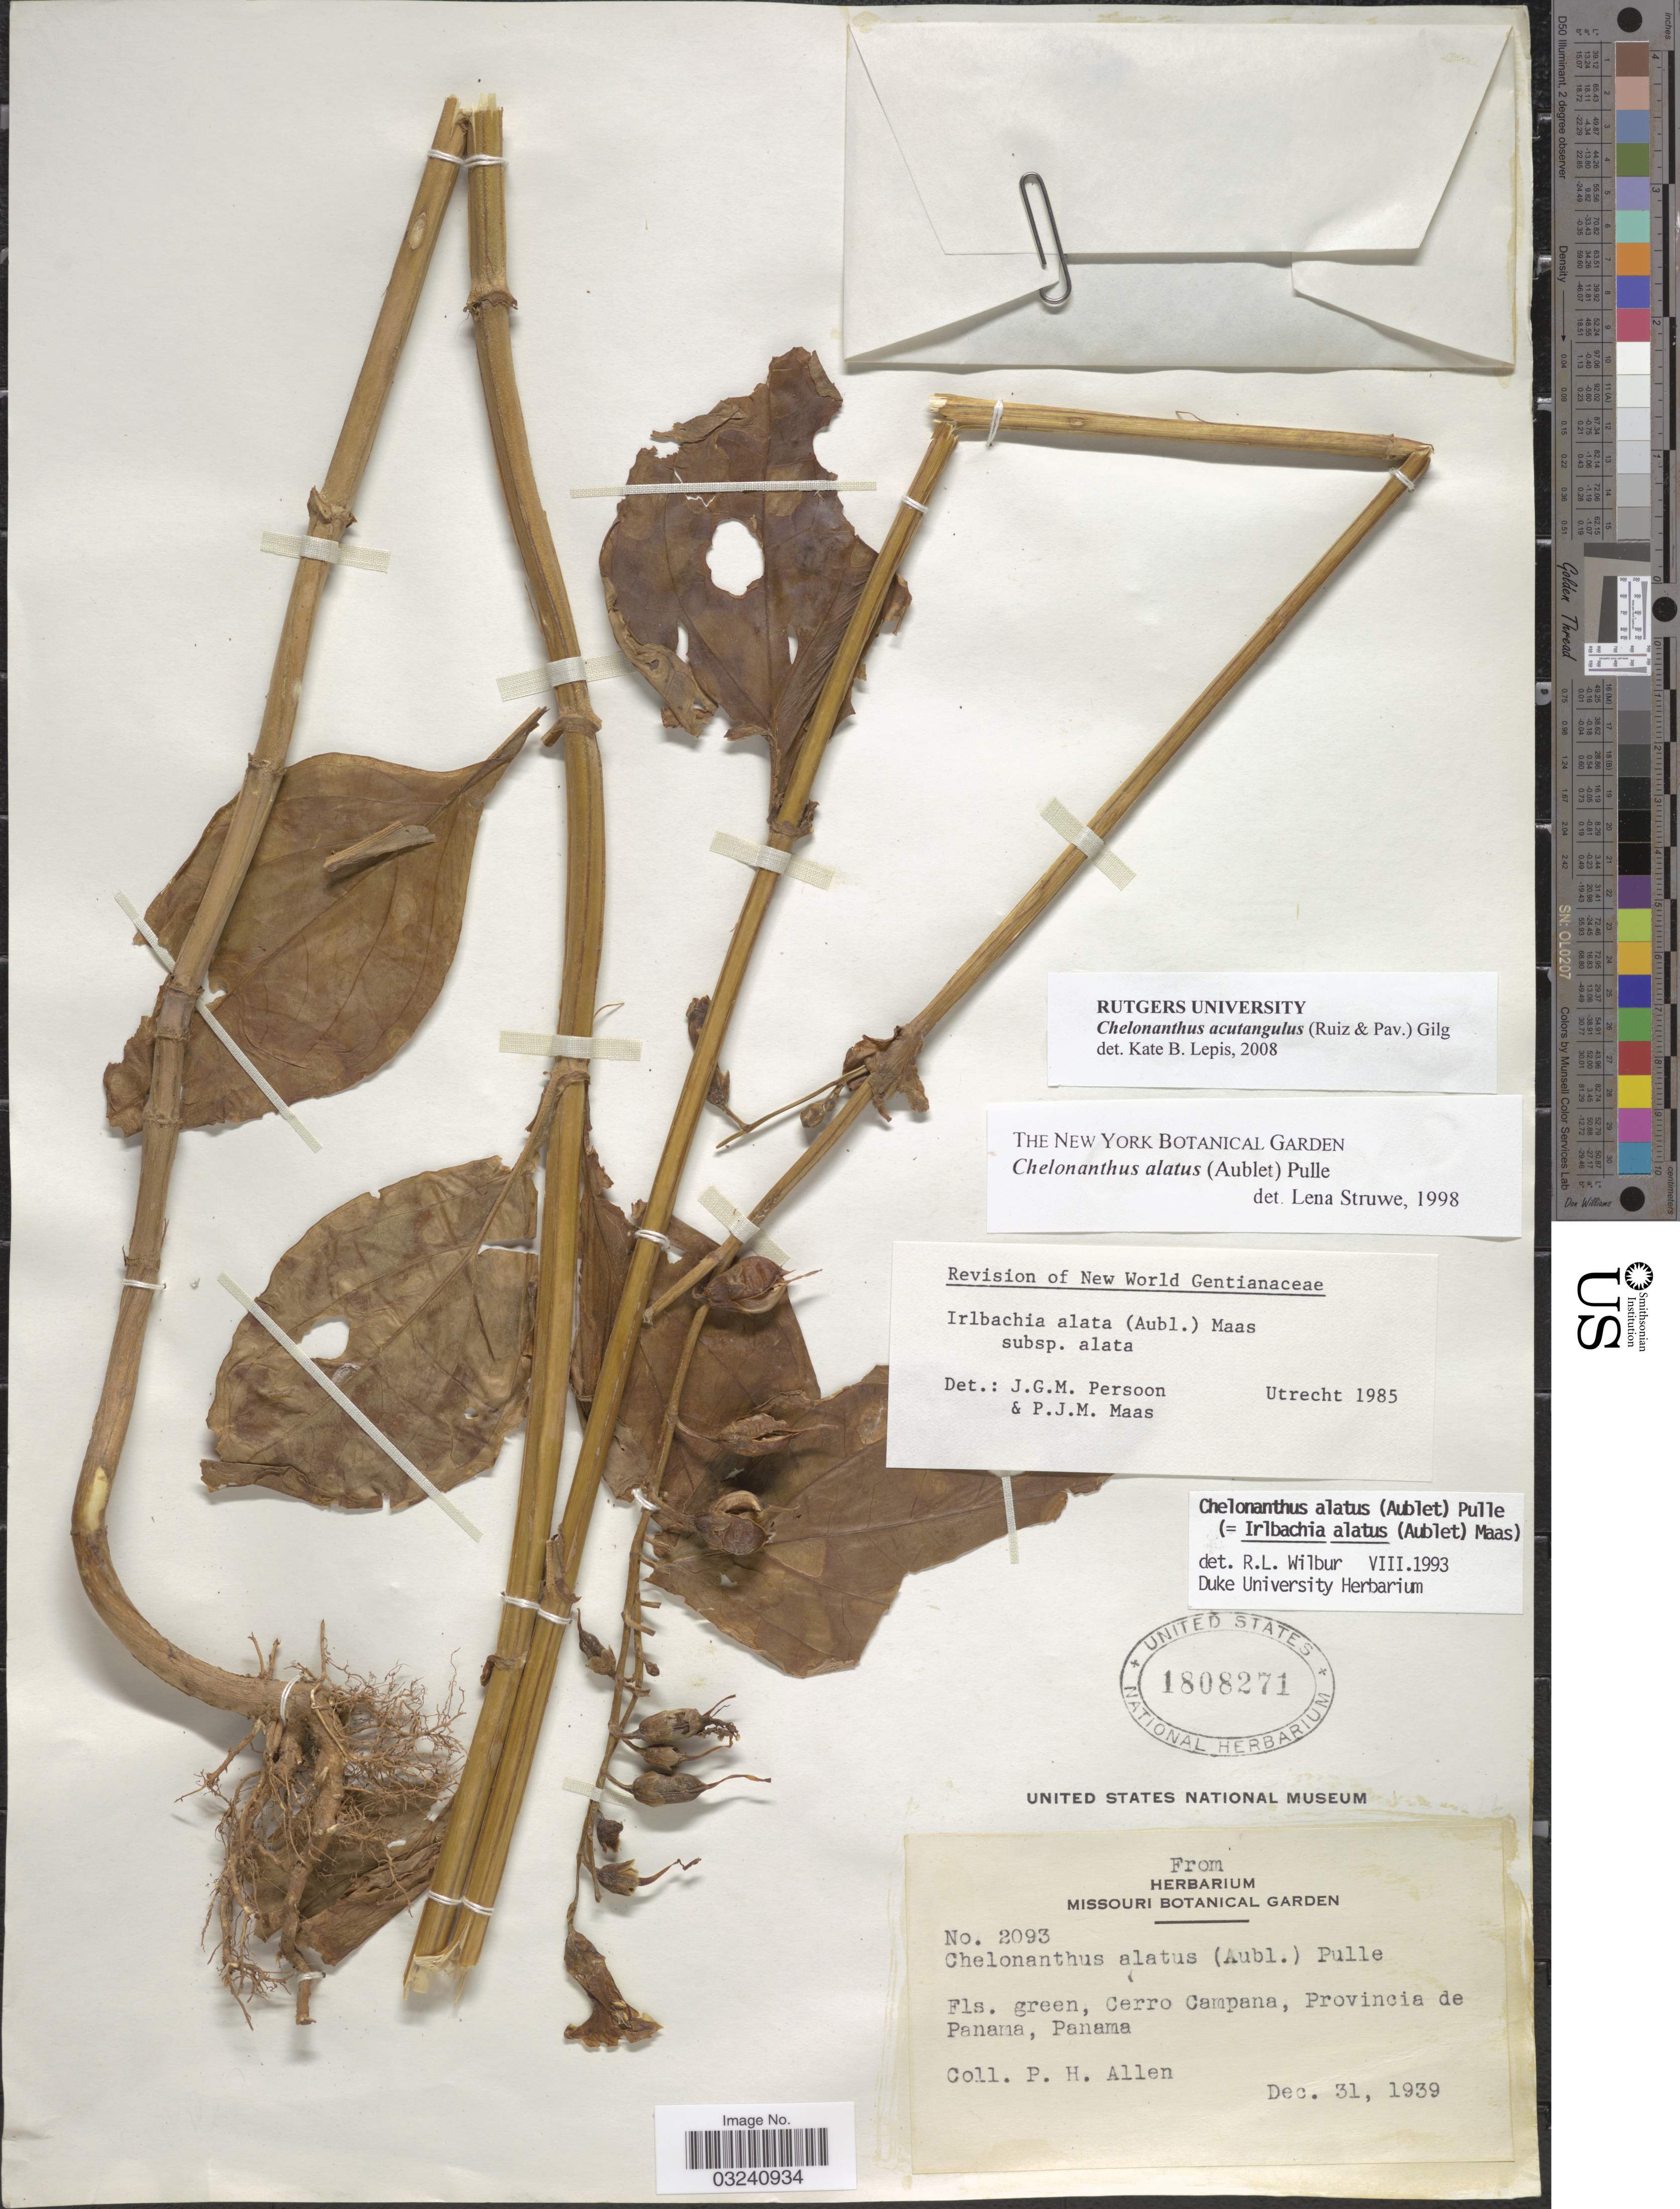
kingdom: Plantae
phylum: Tracheophyta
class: Magnoliopsida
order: Gentianales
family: Gentianaceae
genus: Chelonanthus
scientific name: Chelonanthus acutangulus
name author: (Ruiz & Pav.) Gilg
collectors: P. H. Allen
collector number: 2093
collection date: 1939-12-31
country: Panama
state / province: Panamá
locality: Cerro Campana.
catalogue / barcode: US 1808271